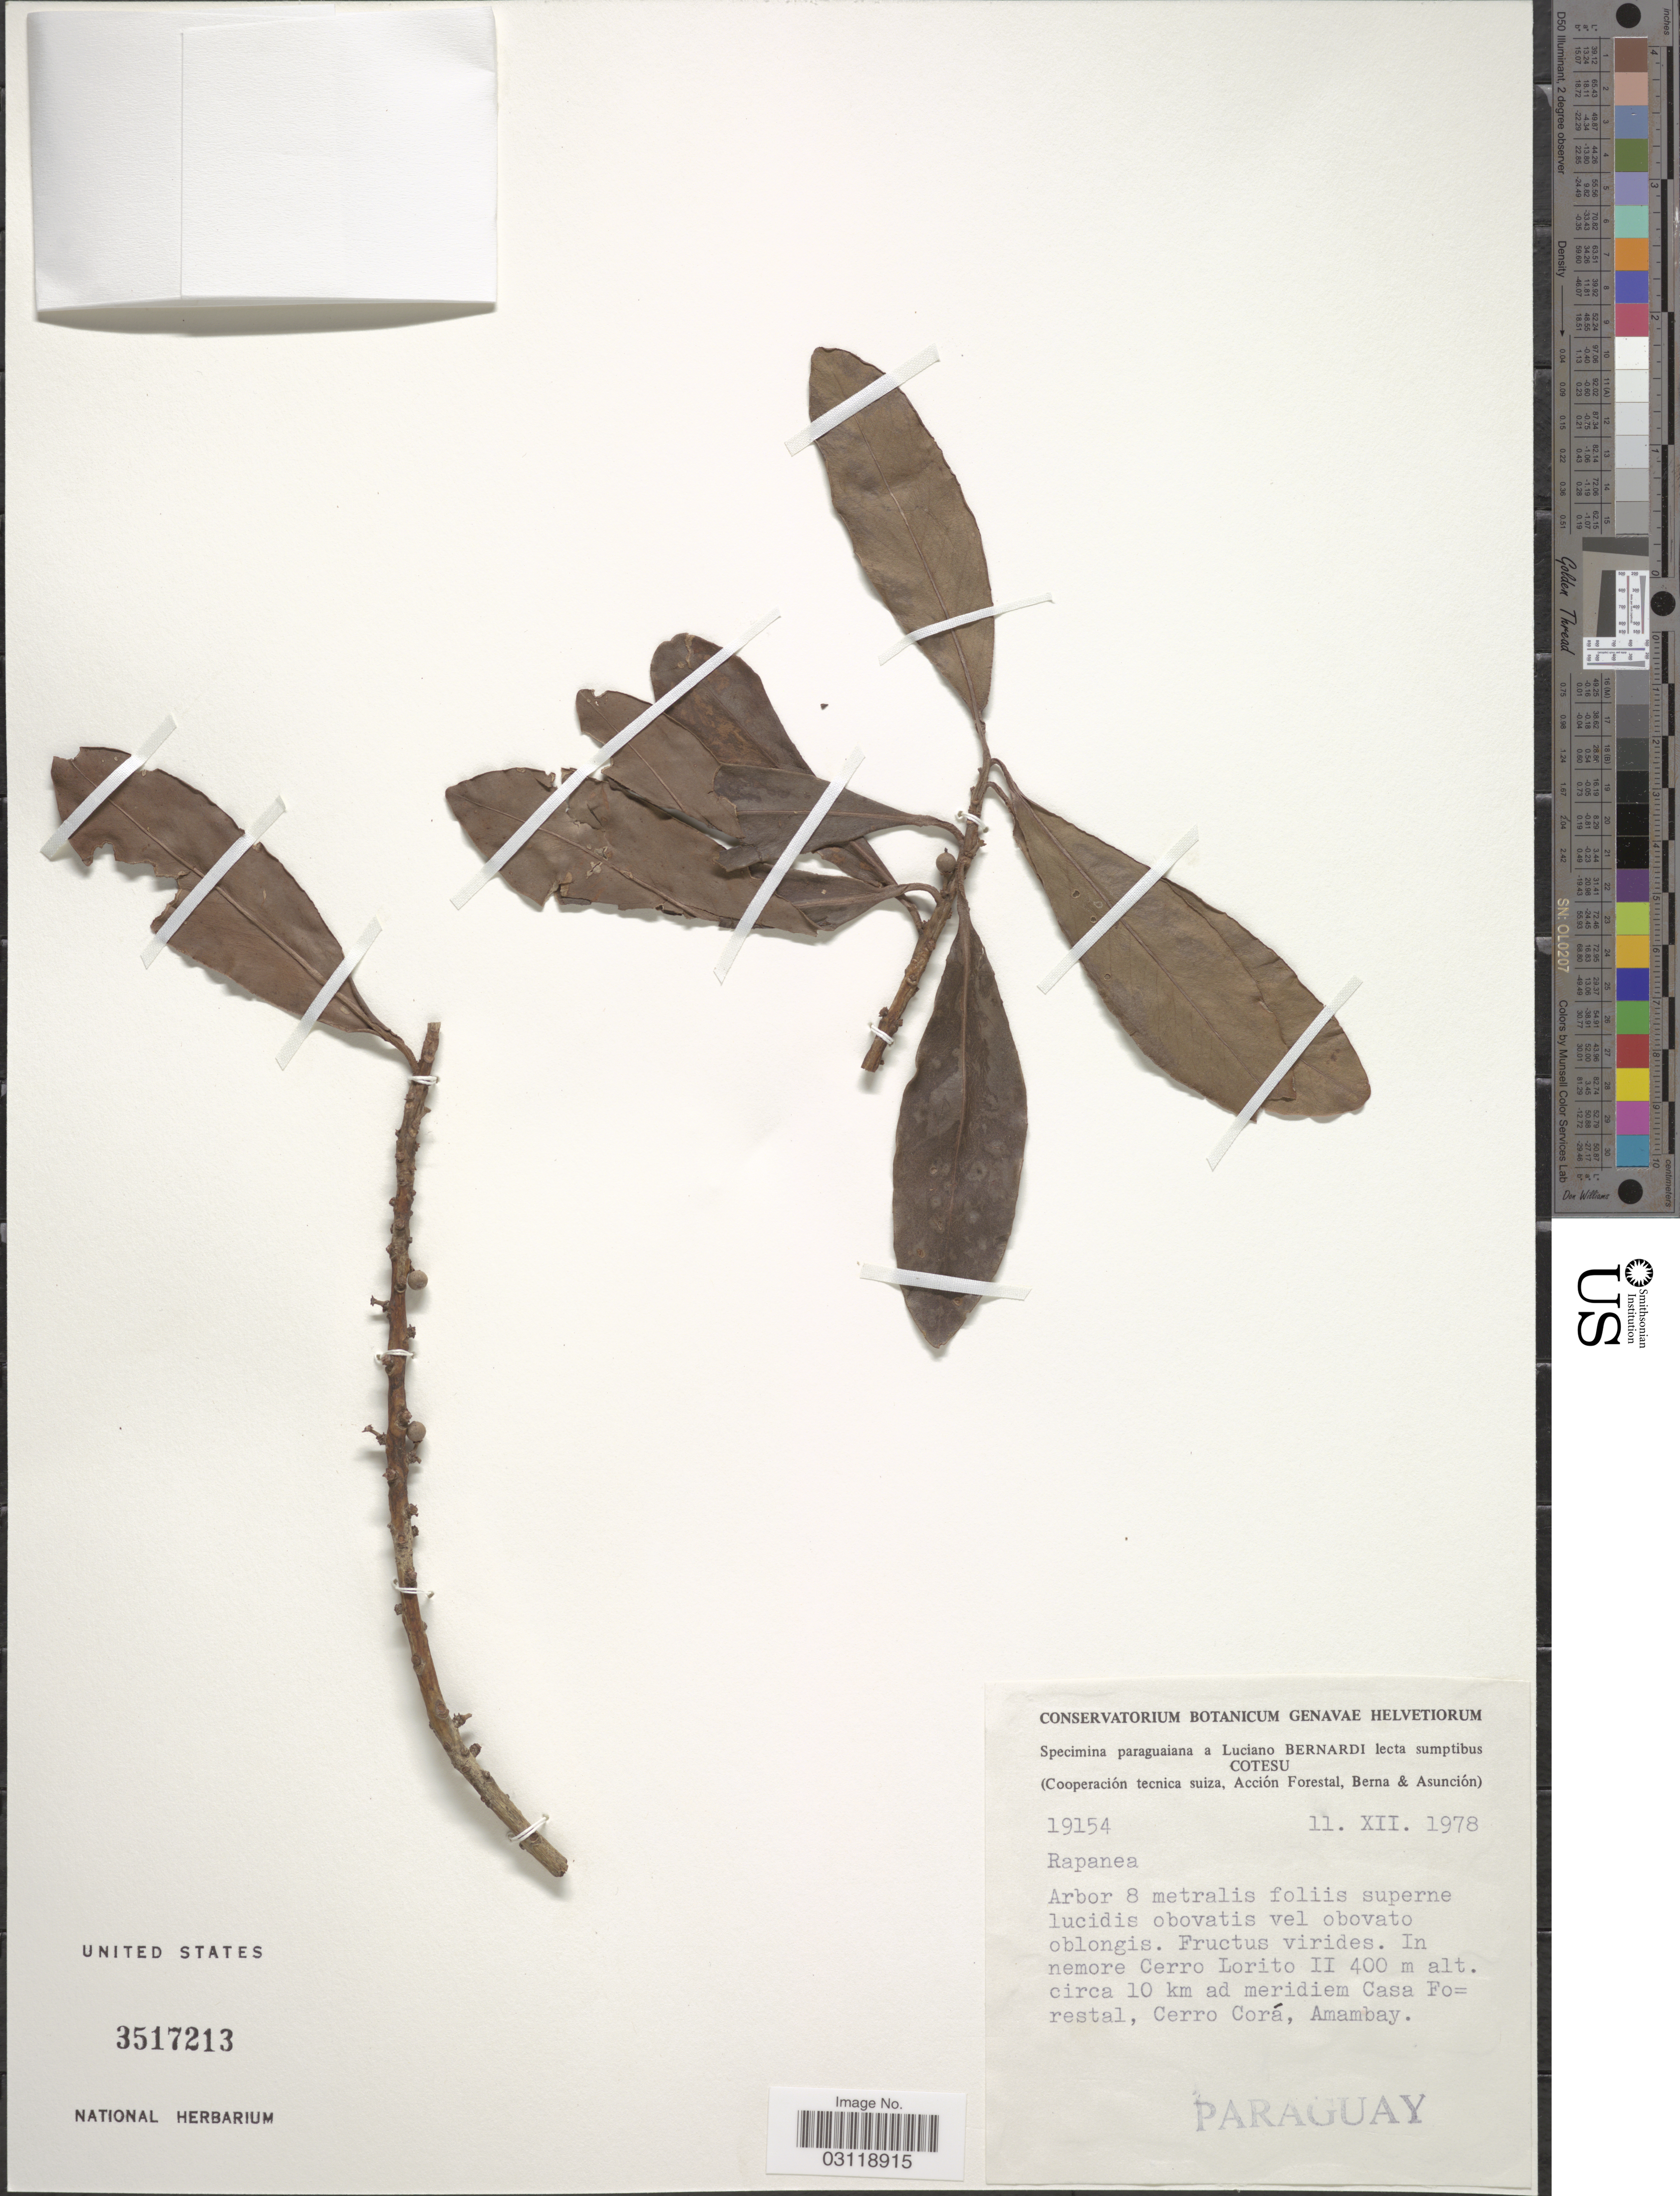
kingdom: Plantae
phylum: Tracheophyta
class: Magnoliopsida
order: Ericales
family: Primulaceae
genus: Rapanea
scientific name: Rapanea sp.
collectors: L. Bernardi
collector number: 19154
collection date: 1978-12-11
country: Paraguay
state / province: Amambay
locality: In nemore Cerro Lorito II. Circa 10 km ad meridiem Casa Forestal, Cerro Corá.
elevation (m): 400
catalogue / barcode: US 3517213